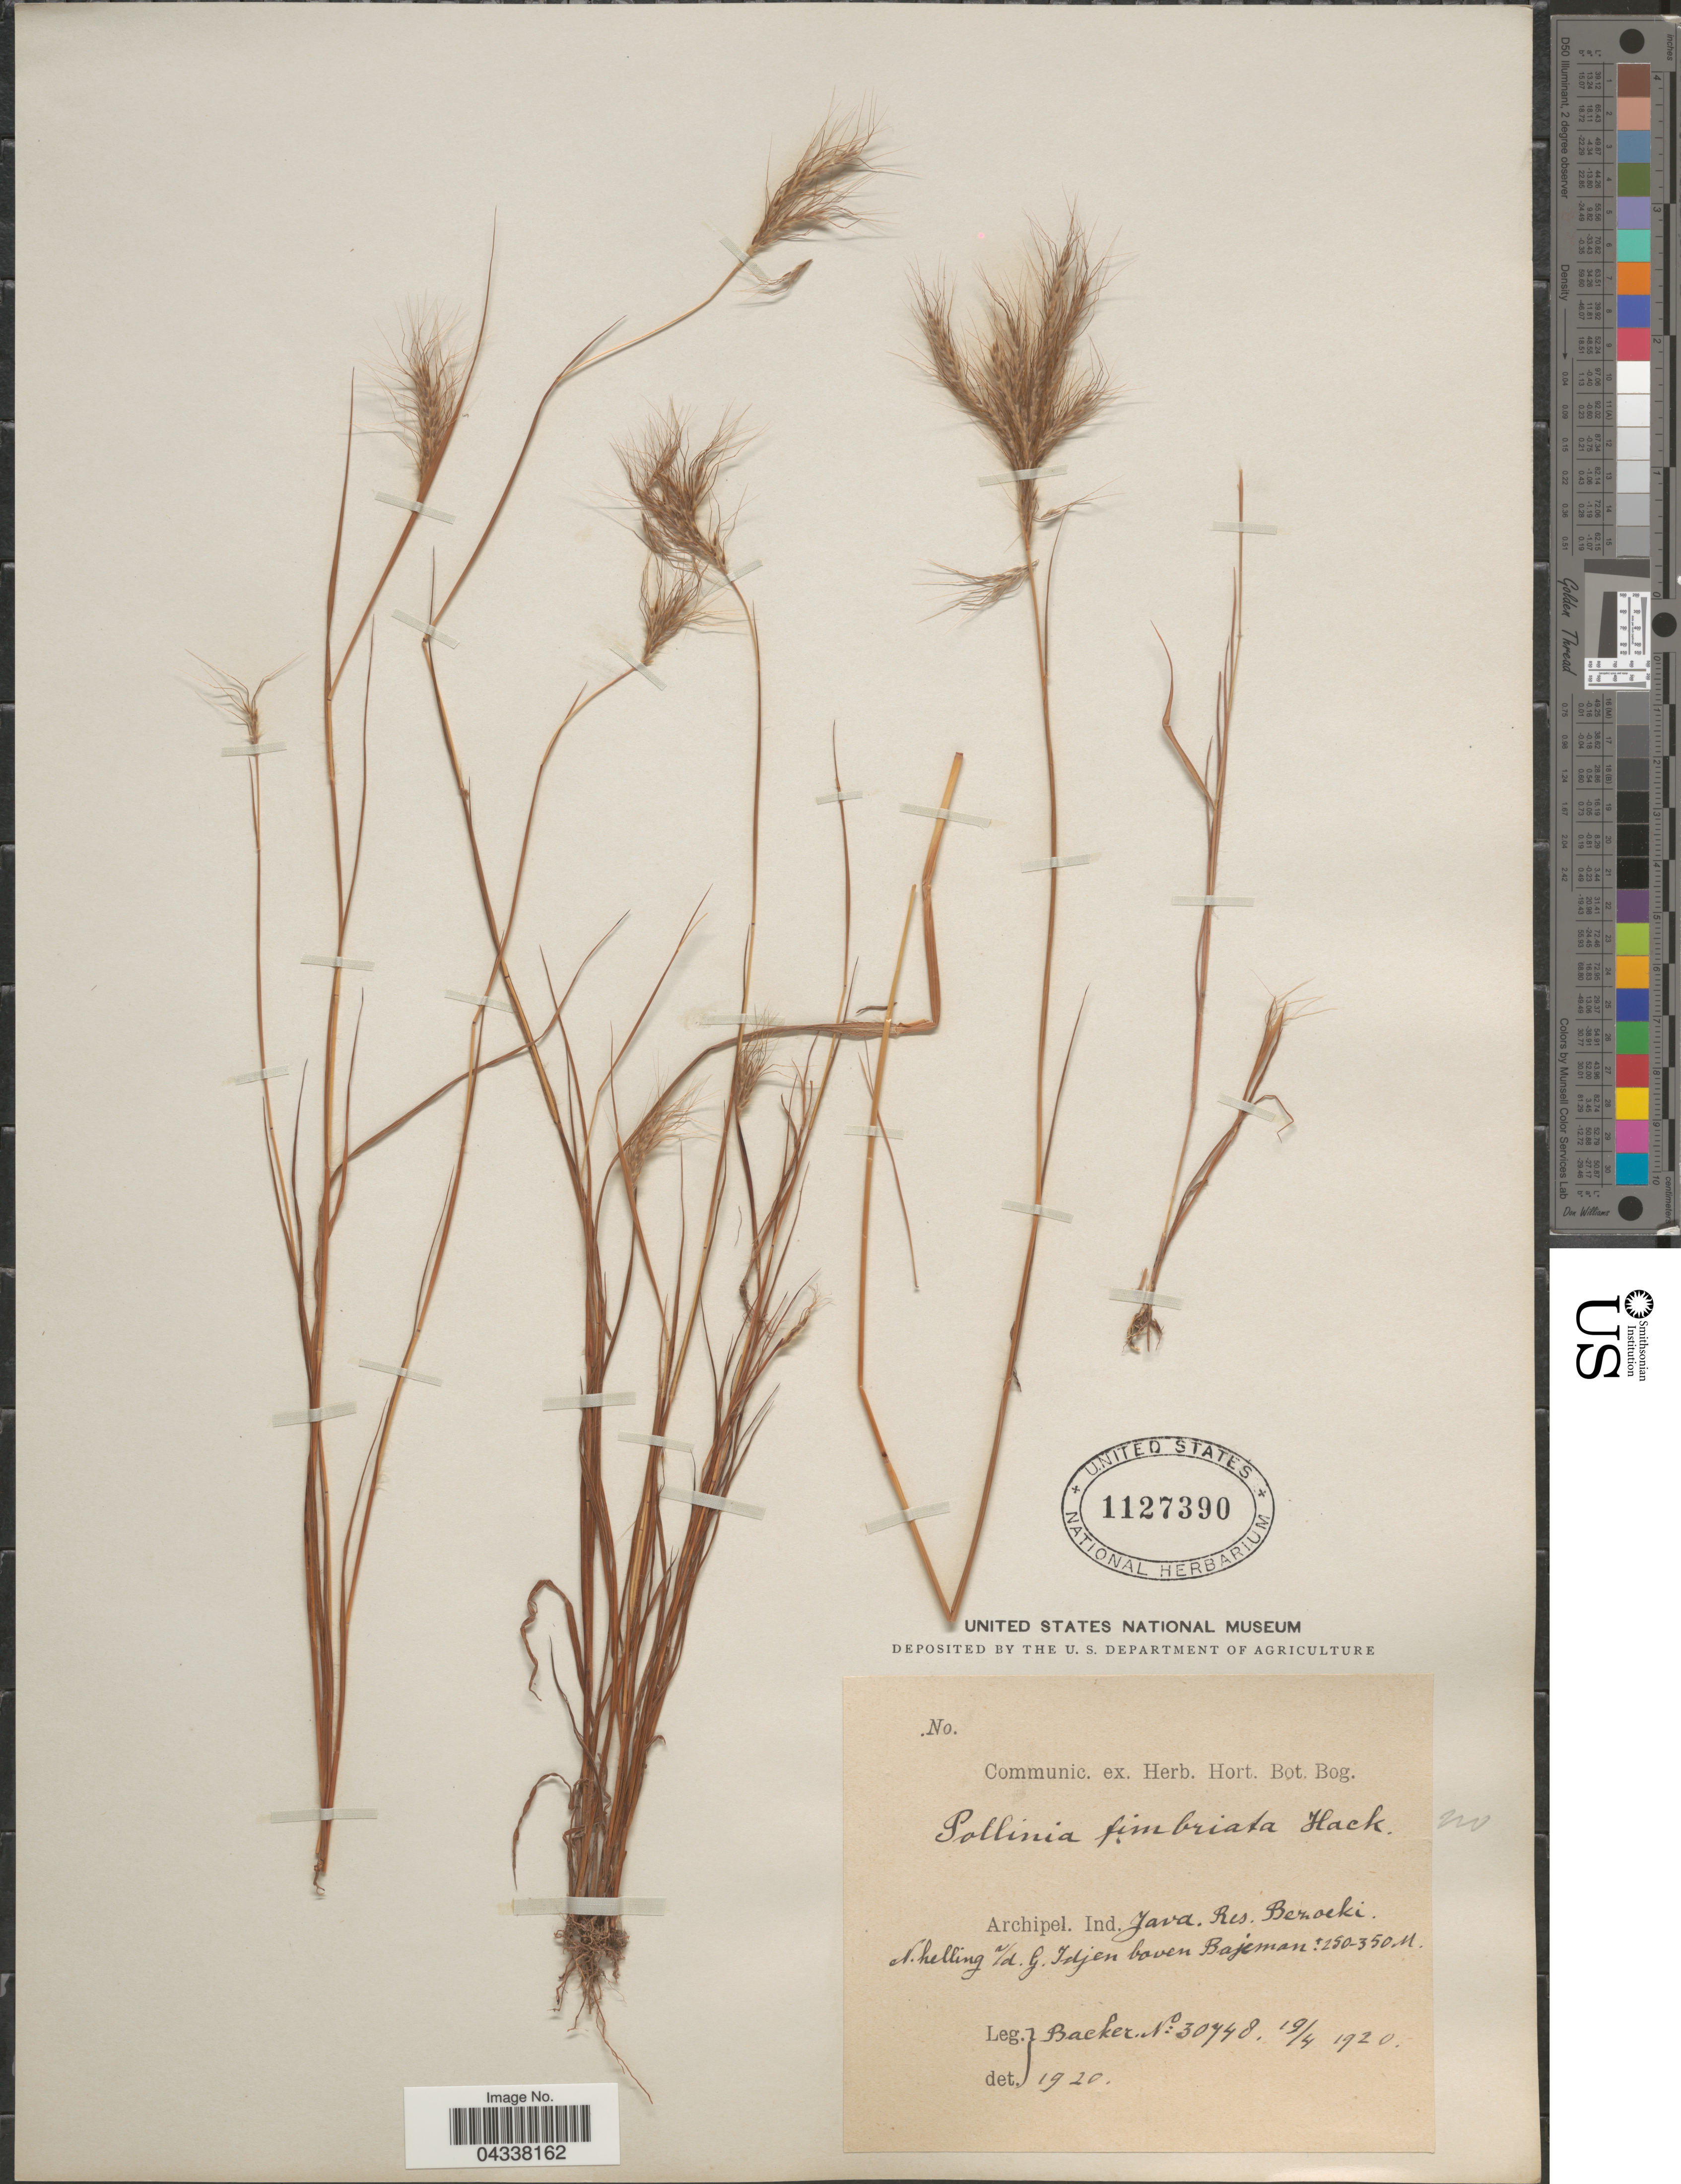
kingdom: Plantae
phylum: Tracheophyta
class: Liliopsida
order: Poales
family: Poaceae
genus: Pseudopogonatherum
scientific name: Pseudopogonatherum contortum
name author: A. Camus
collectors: Backer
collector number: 30748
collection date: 1920-04-19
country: Indonesia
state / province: Java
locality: Achipel. Ind. Java, Res. Bezoeki. N. helling v/d G. Idjen boven Bajemon.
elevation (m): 250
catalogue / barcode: US 1127390